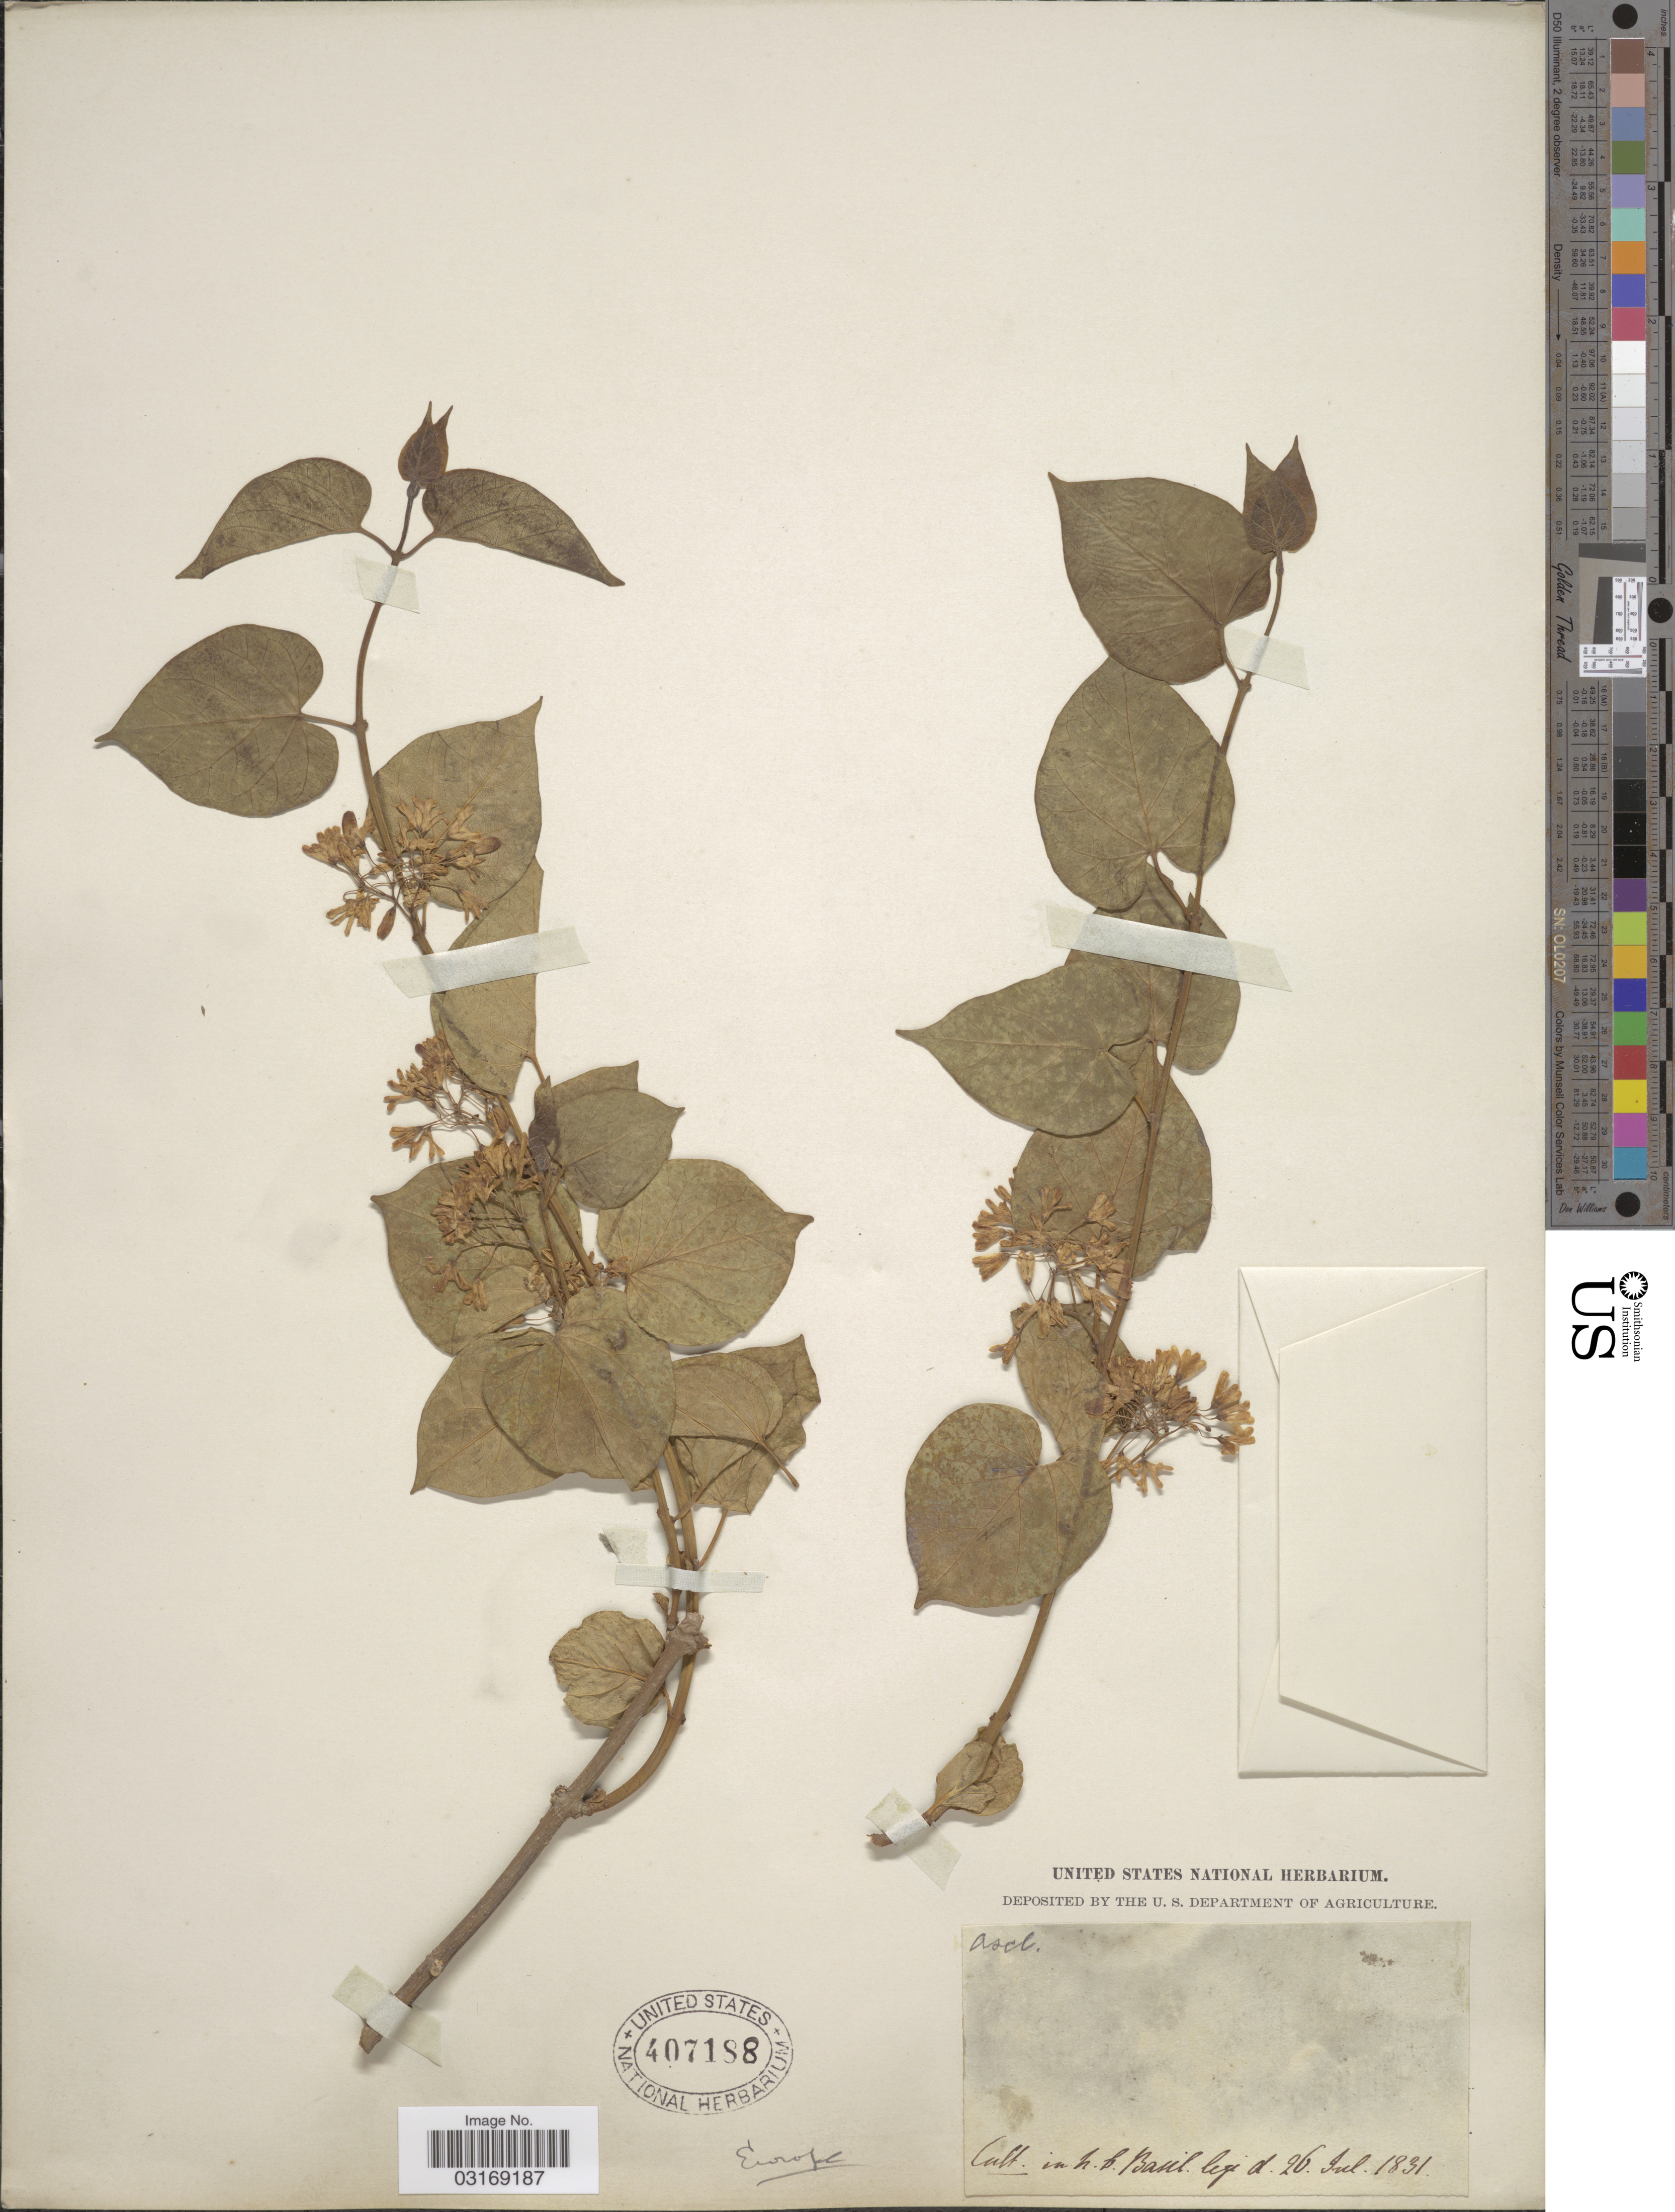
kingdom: Plantae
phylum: Tracheophyta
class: Magnoliopsida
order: Gentianales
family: Apocynaceae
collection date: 1831-07-26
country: Switzerland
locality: Europe. in h.b. Basel.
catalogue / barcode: US 407188